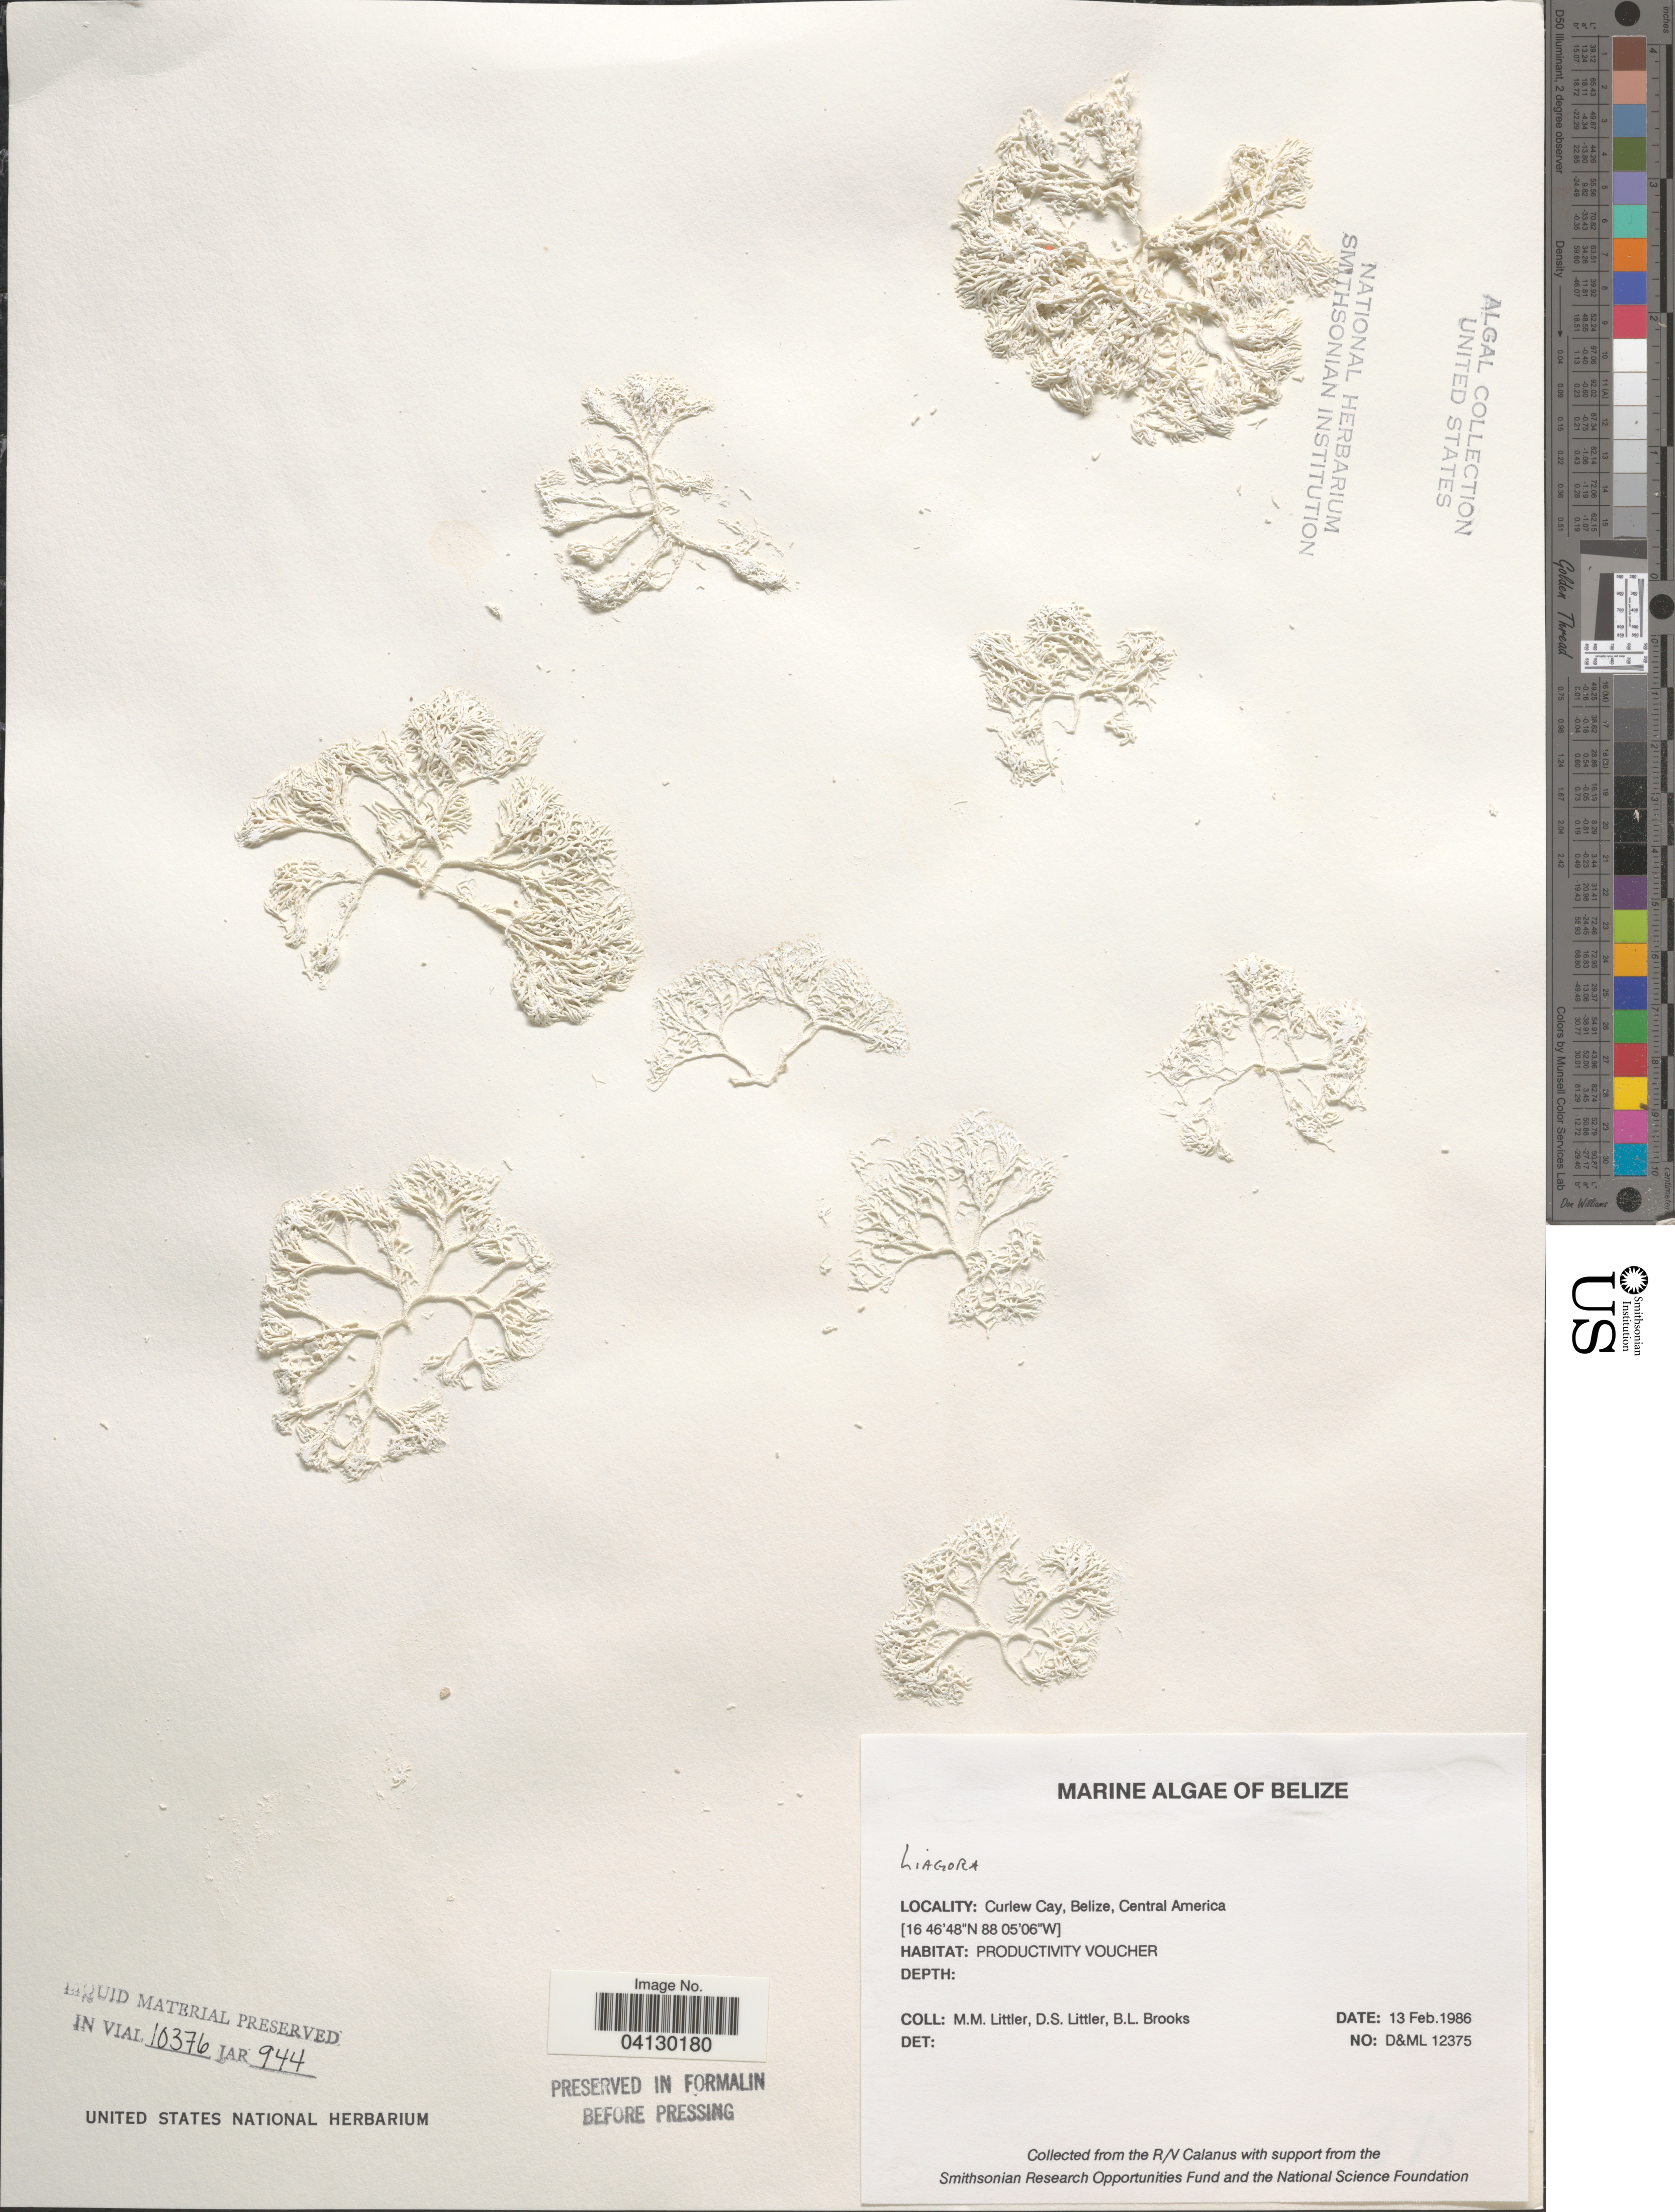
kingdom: Plantae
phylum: Rhodophyta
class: Florideophyceae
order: Nemaliales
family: Liagoraceae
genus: Liagora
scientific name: Liagora sp.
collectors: D. S. Littler & B. Brooks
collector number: D&ML 12375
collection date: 1986-02-13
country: Belize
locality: Curlew Cay.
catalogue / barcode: US 328575